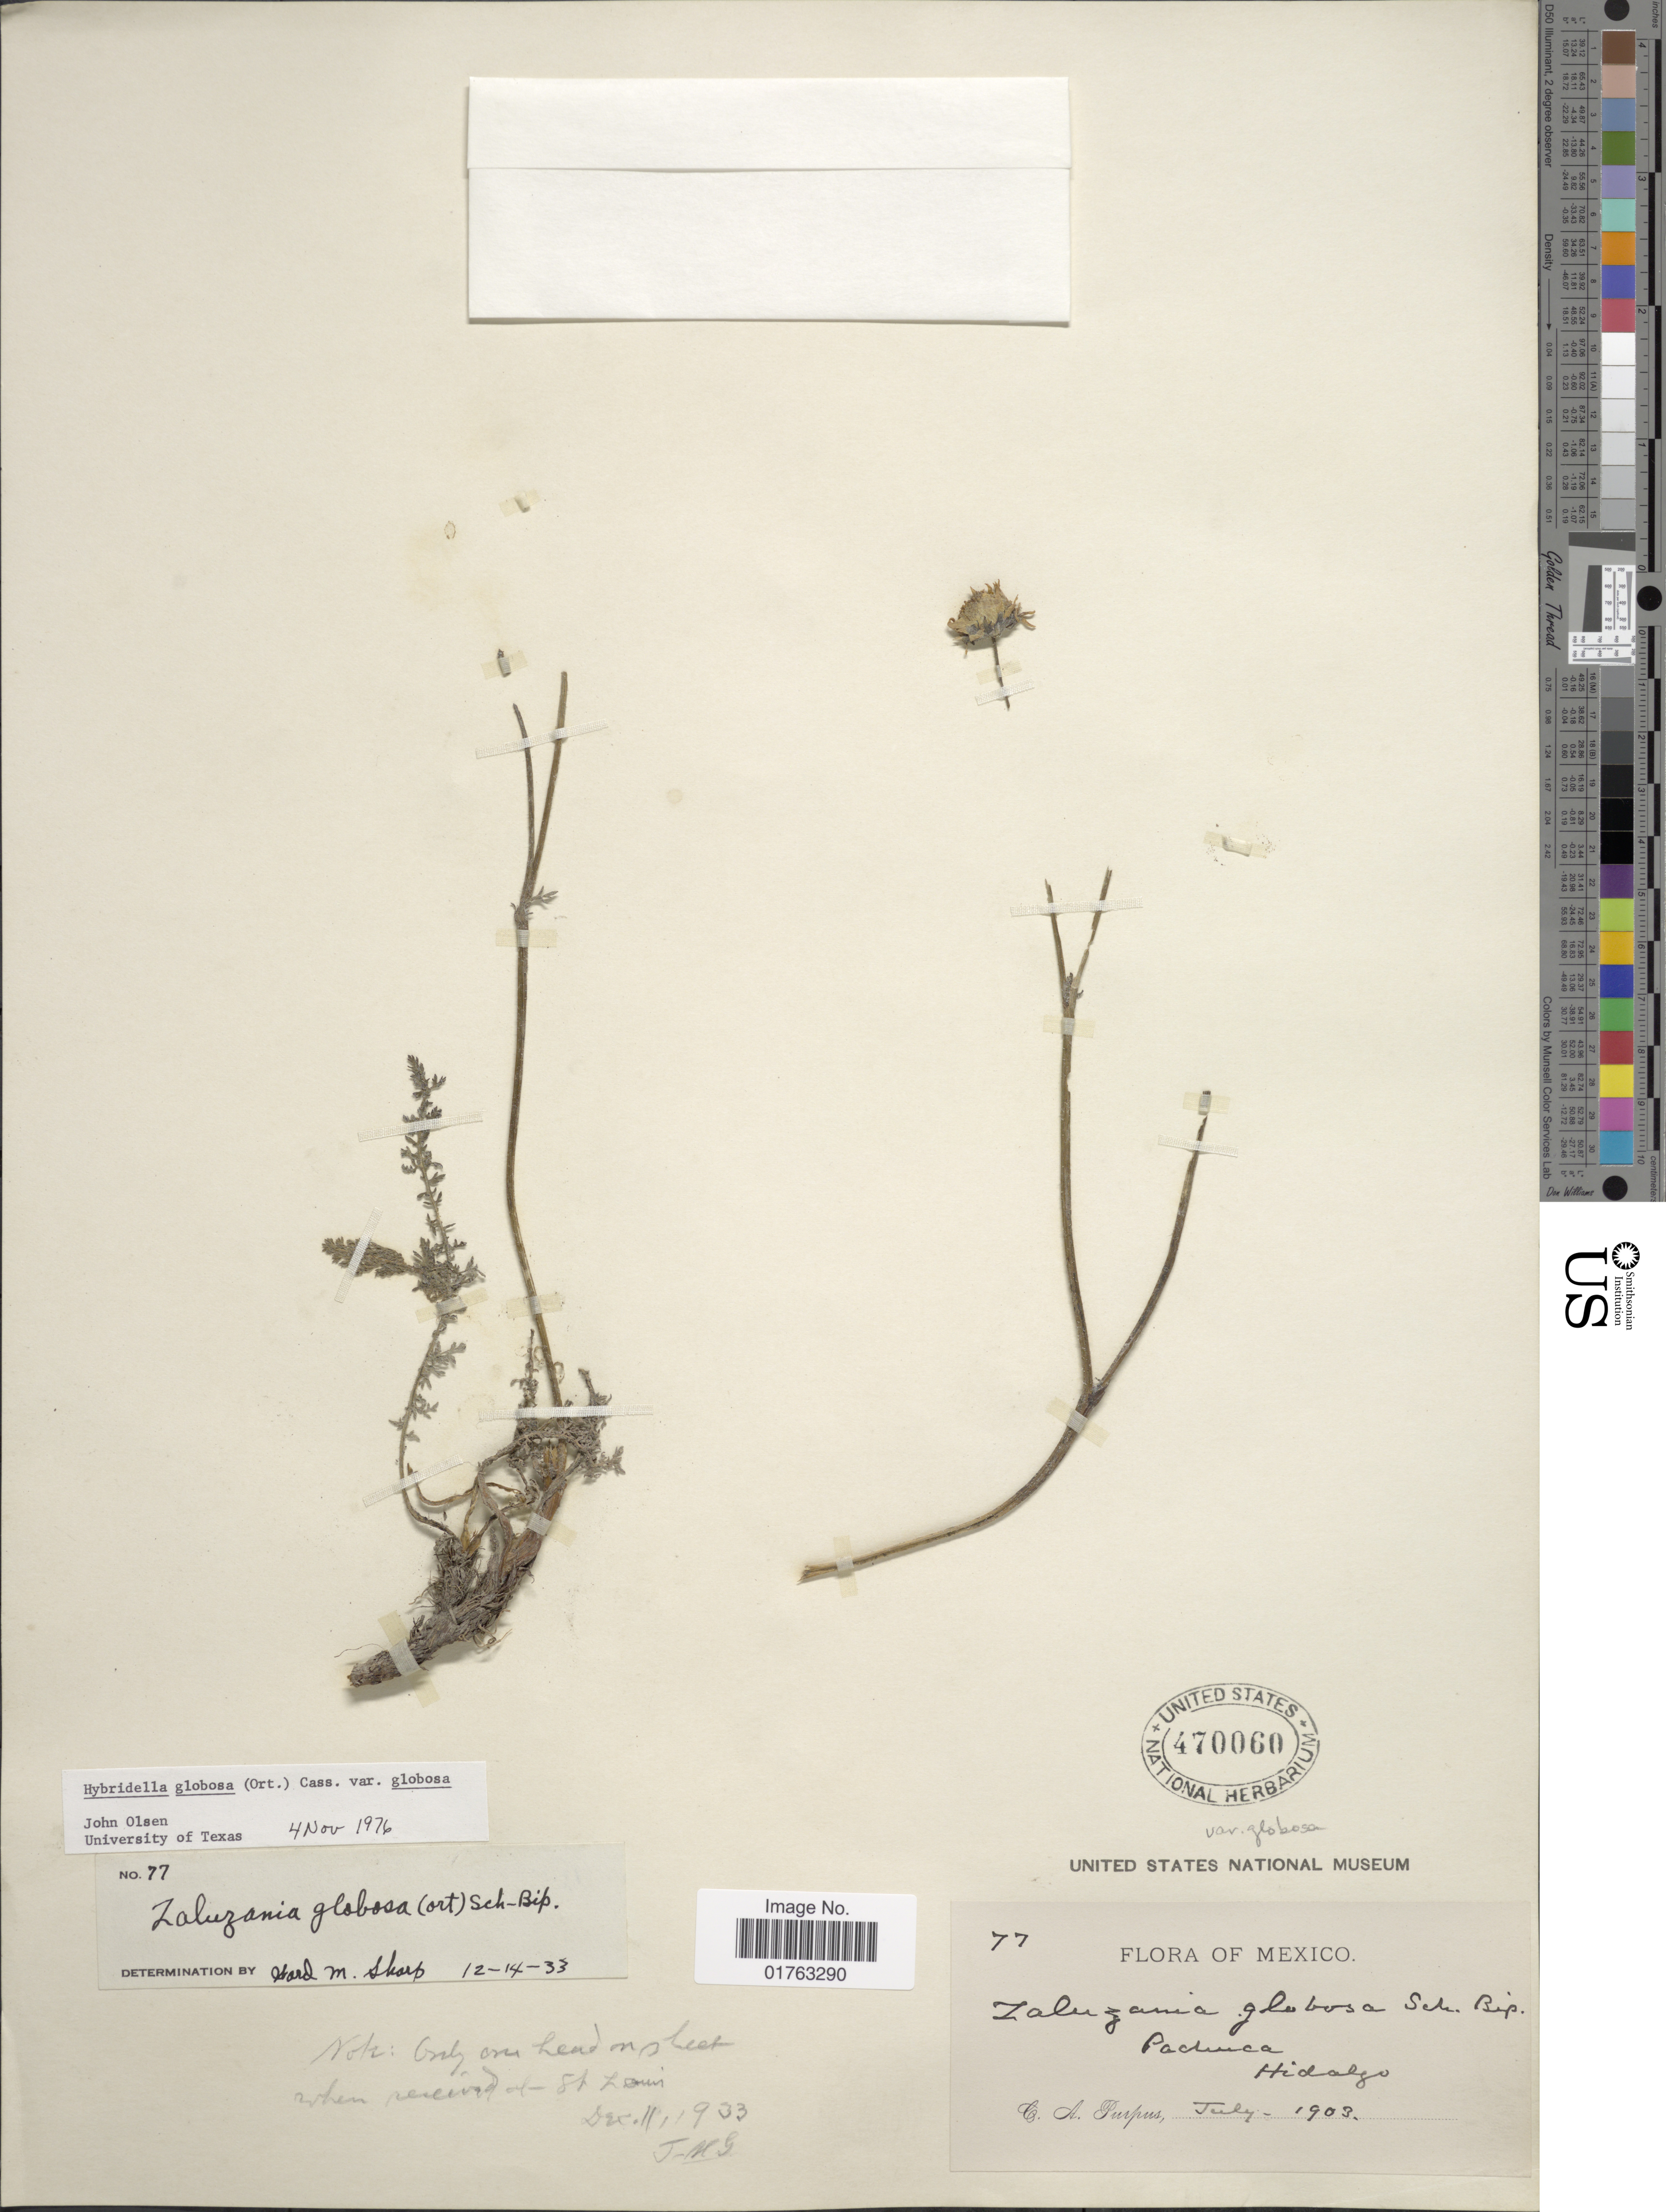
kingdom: Plantae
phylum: Tracheophyta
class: Magnoliopsida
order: Asterales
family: Asteraceae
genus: Hybridella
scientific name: Hybridella globosa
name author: (Ort.) Cass.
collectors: C. A. Purpus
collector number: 77*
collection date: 1903-07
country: Mexico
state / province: Hidalgo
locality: Padunca.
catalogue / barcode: US 470060